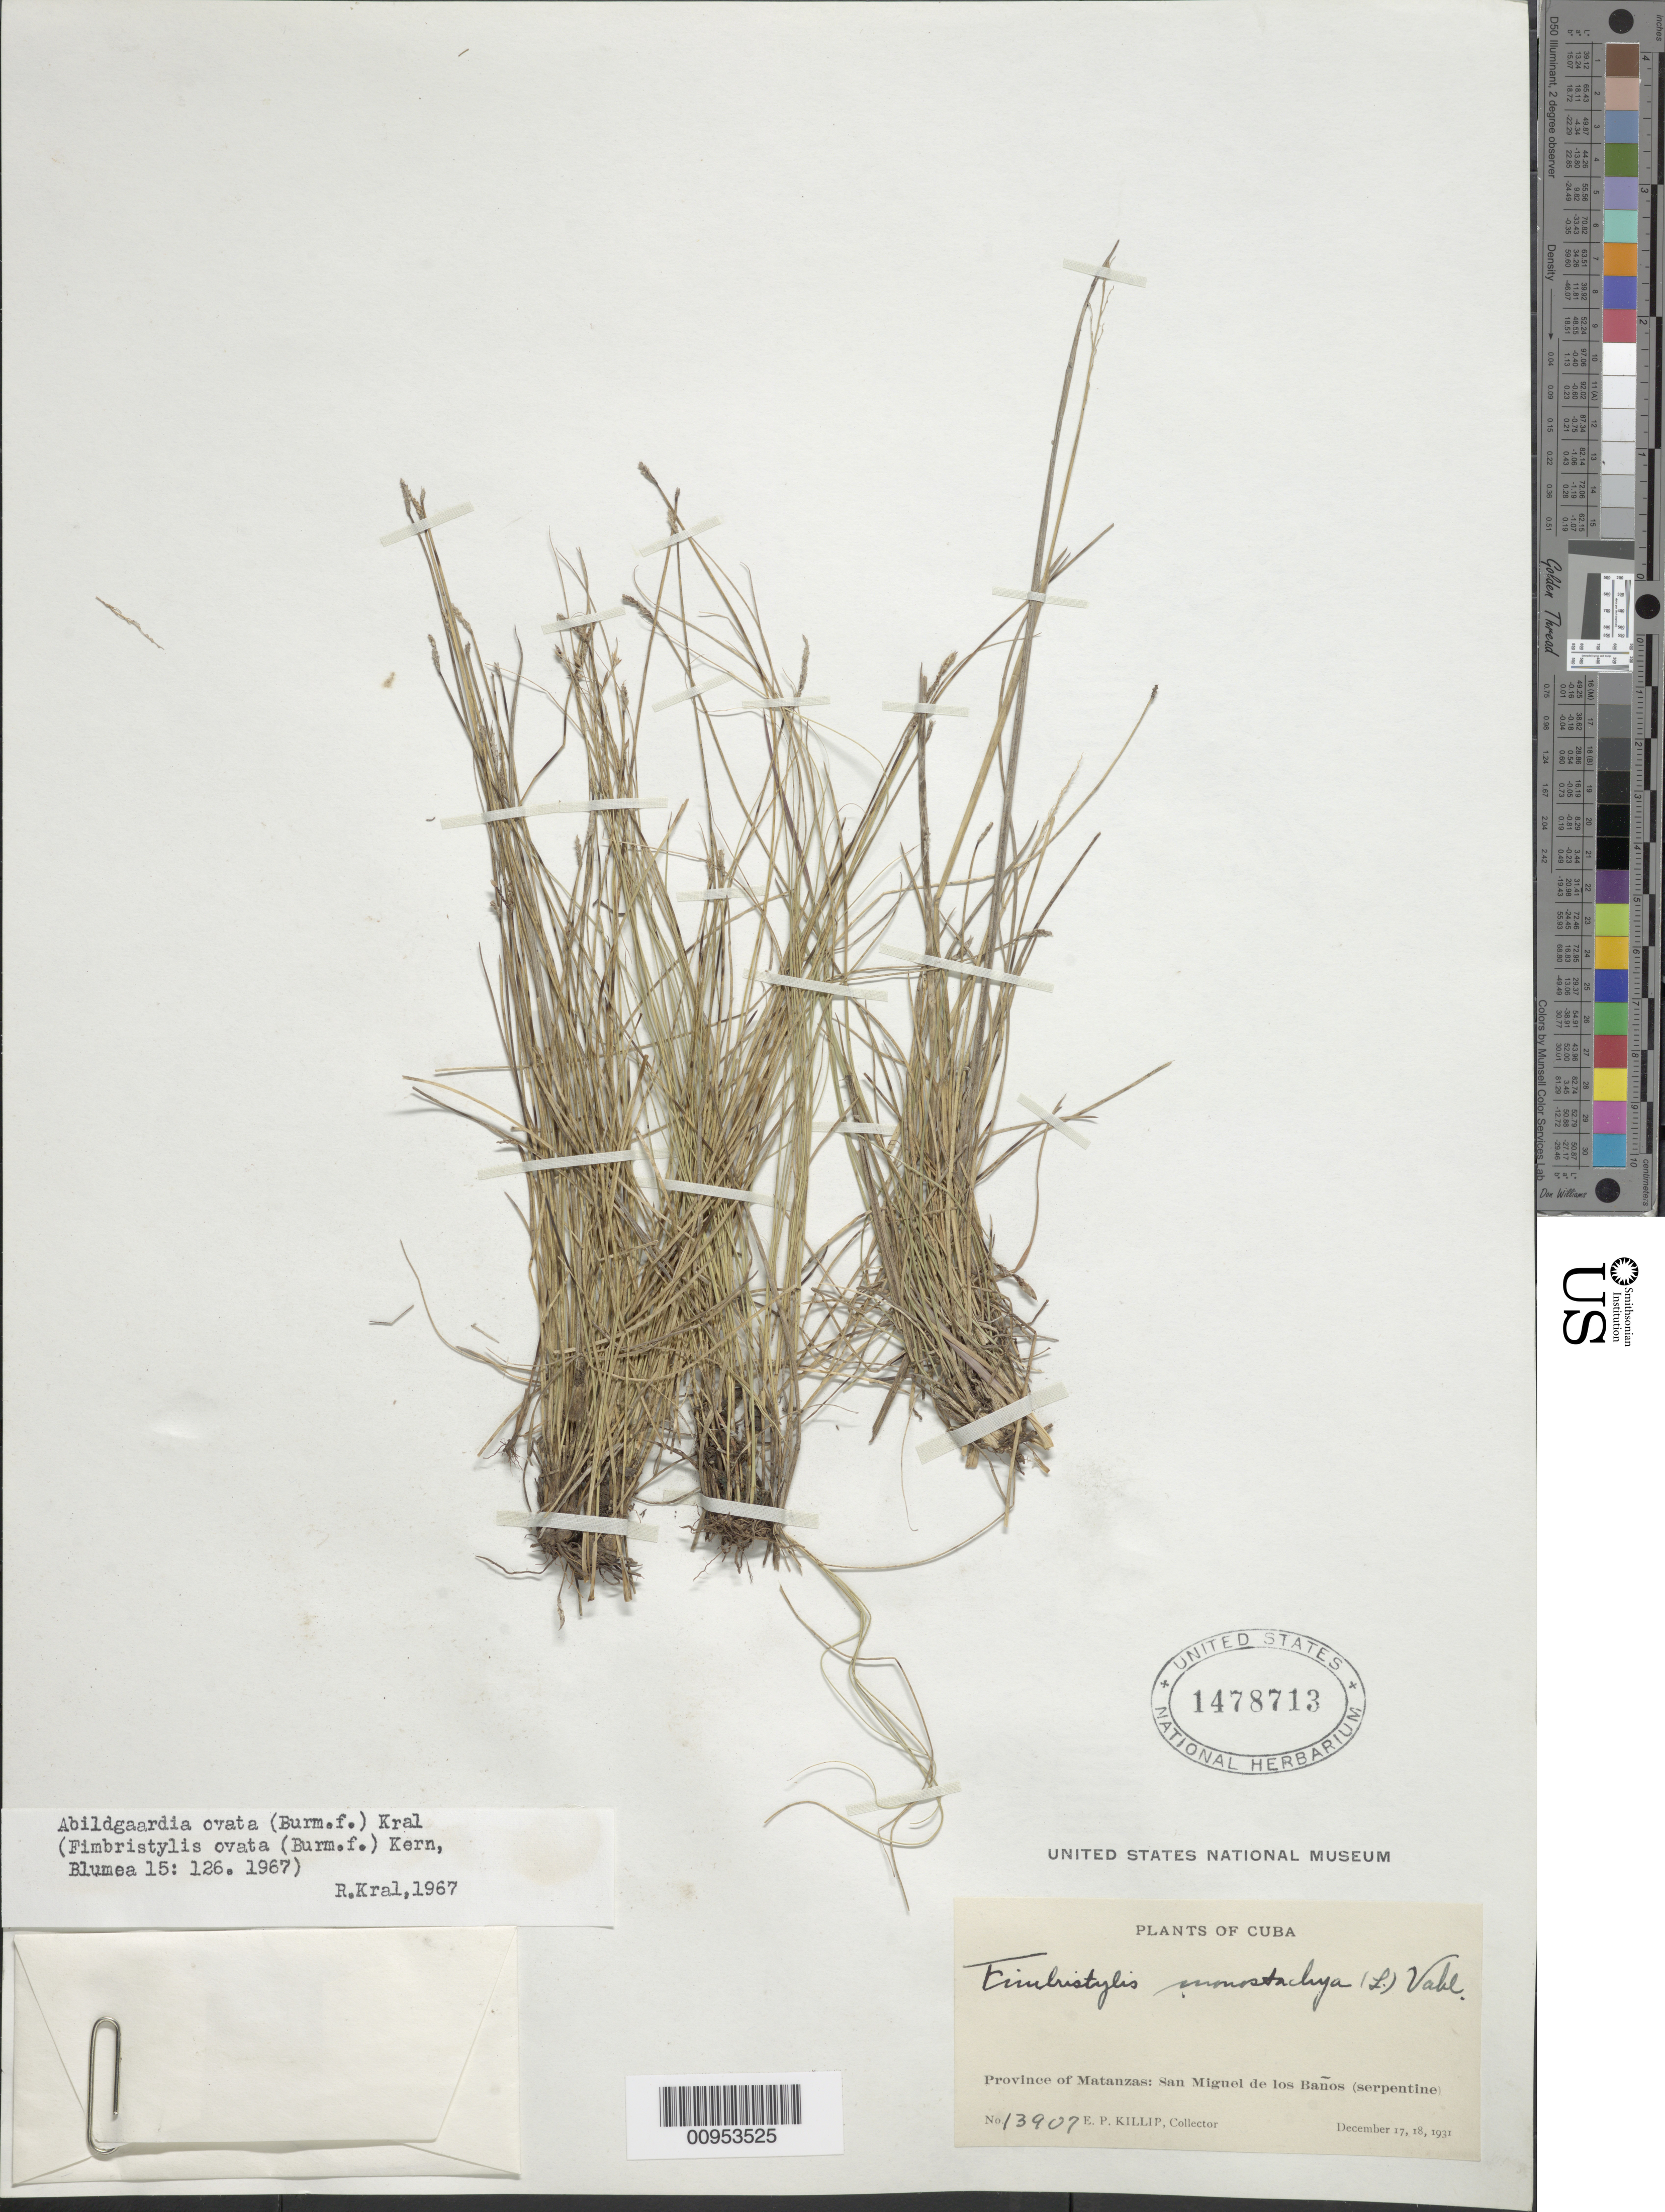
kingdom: Plantae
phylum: Tracheophyta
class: Liliopsida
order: Poales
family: Cyperaceae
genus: Abildgaardia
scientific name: Abildgaardia ovata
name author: (Burm. f.) Kral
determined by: Kral, Robert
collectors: E. P. Killip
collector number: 13907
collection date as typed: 17 Dec 1931 to 18 Dec 1931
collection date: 1931-12-17/1931-12-18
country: Cuba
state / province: Matanzas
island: Cuba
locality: San Miguel de los Baños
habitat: Serpentine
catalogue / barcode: US 1478713